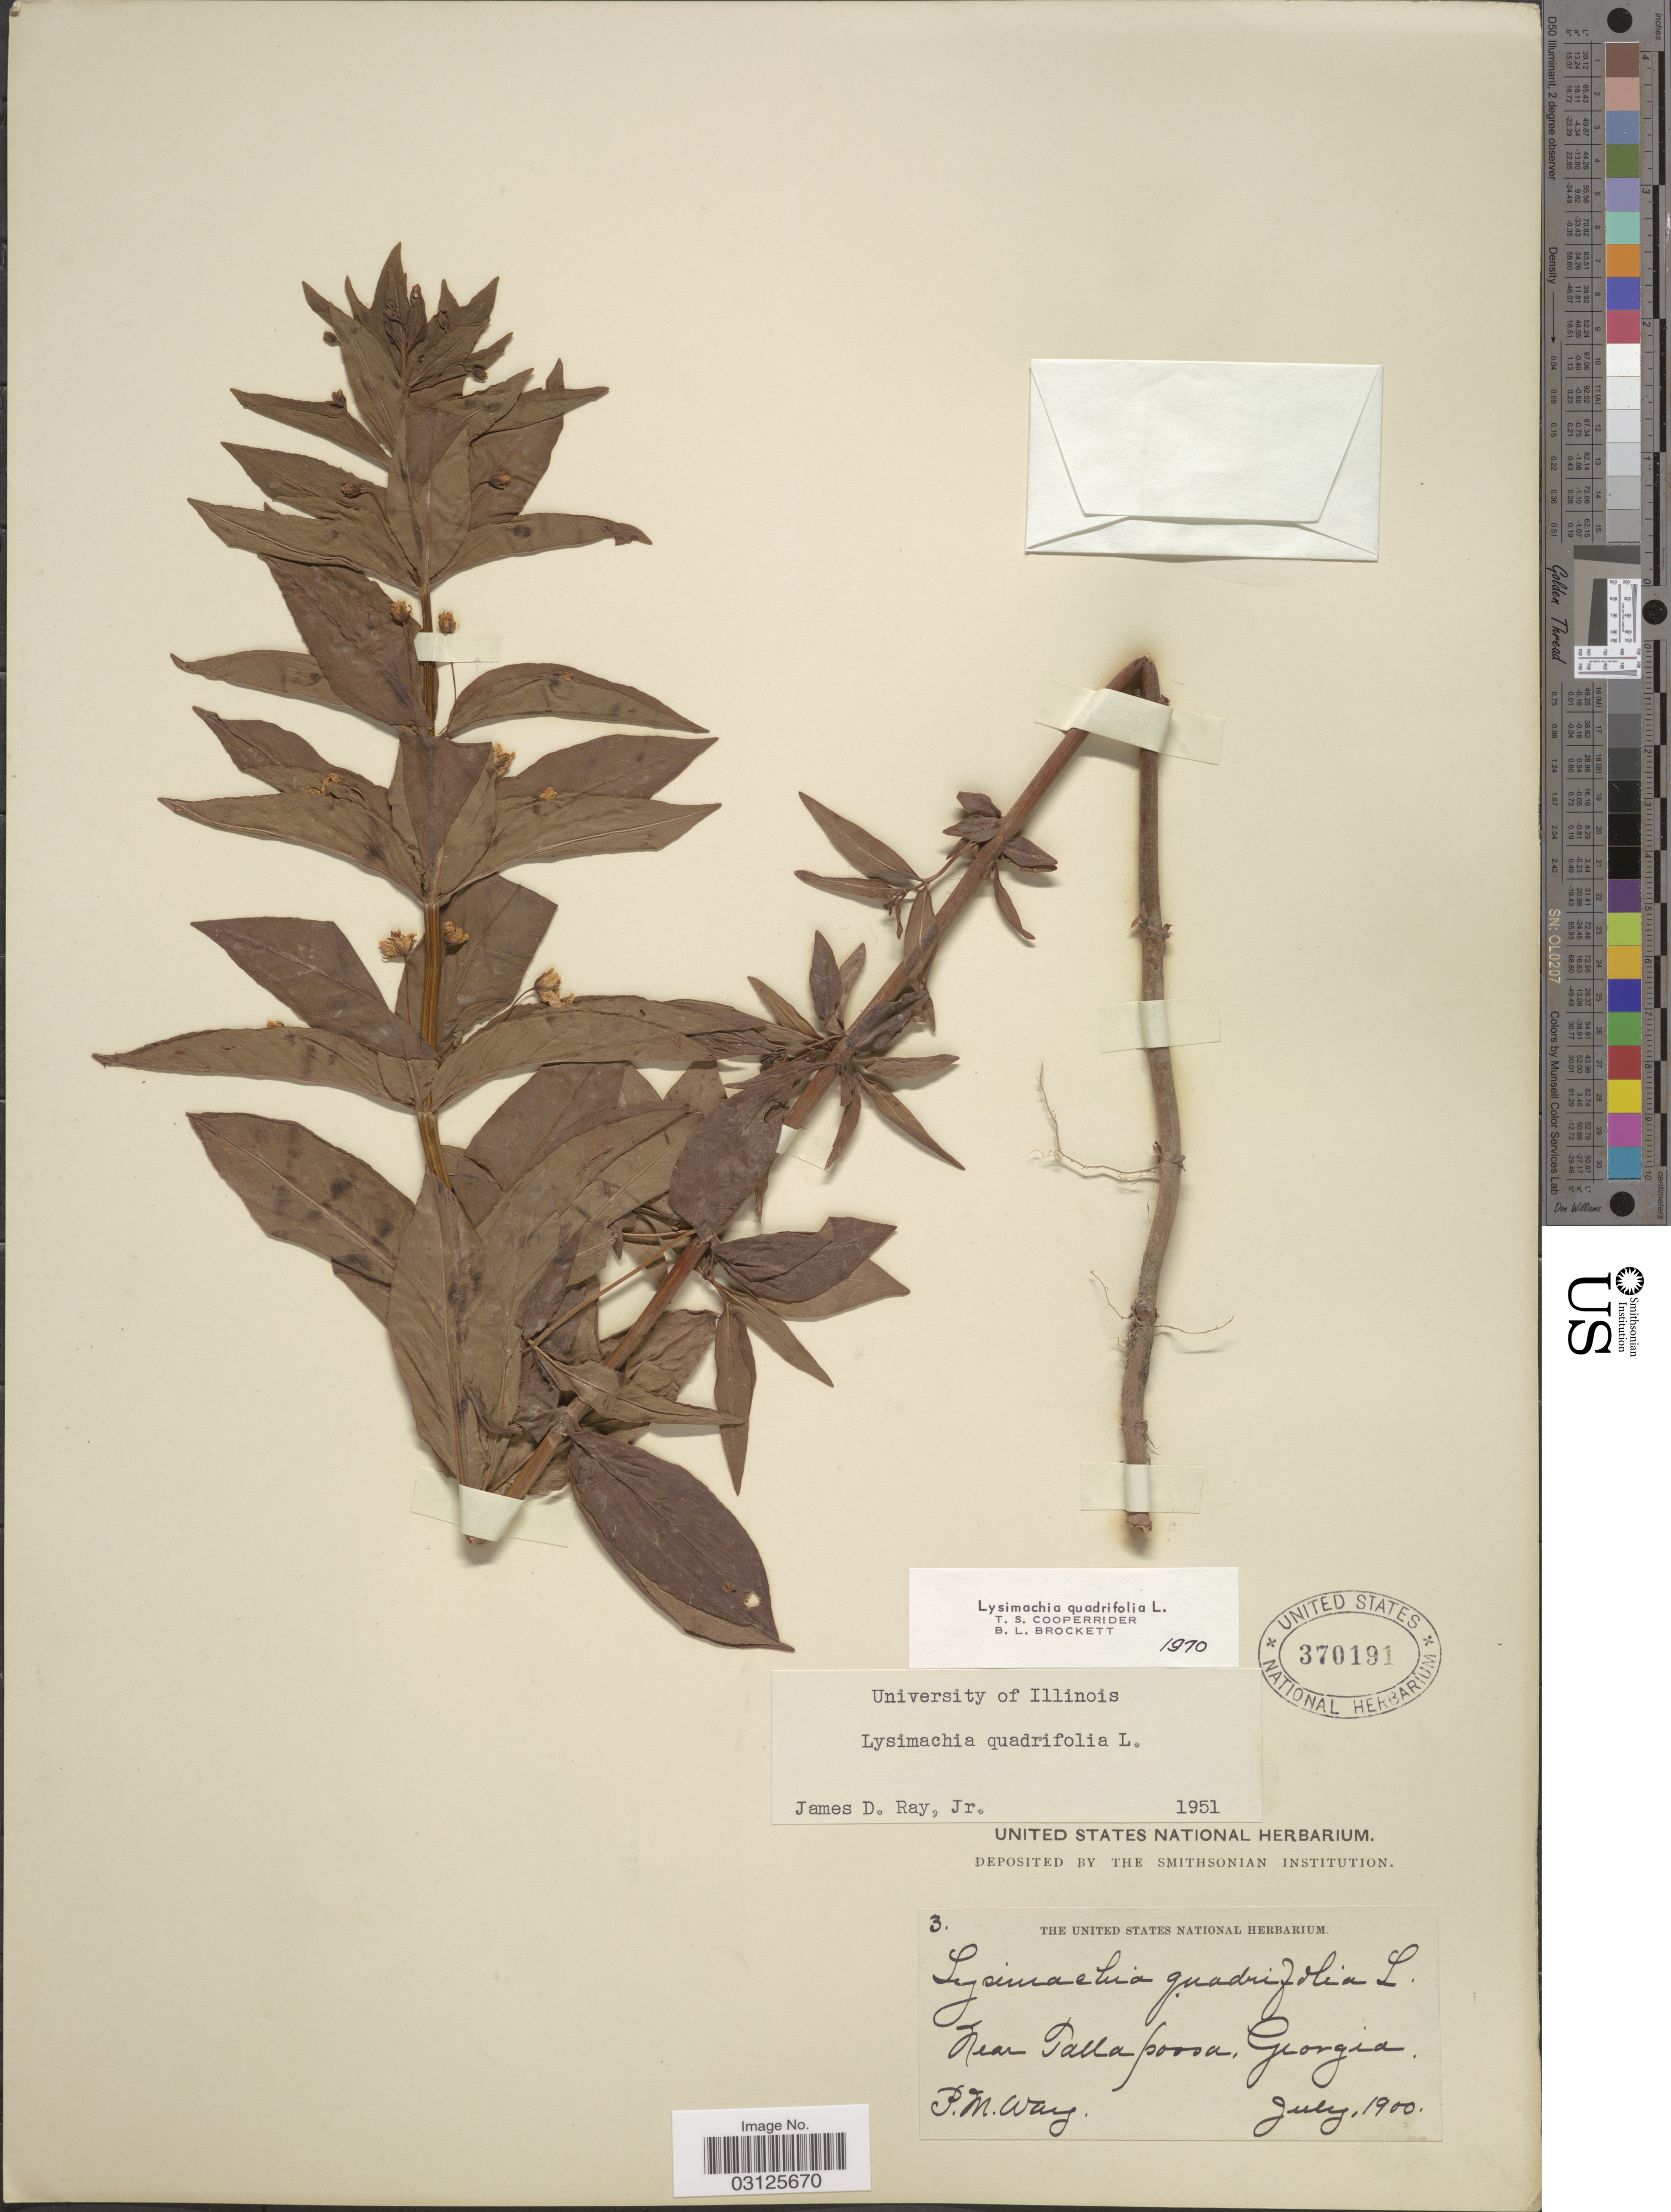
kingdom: Plantae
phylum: Tracheophyta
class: Magnoliopsida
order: Ericales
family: Primulaceae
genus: Lysimachia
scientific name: Lysimachia quadrifolia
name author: L.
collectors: P. Way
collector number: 3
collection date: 1900-07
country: United States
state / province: Georgia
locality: Near Tallapoosa.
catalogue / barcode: US 370191